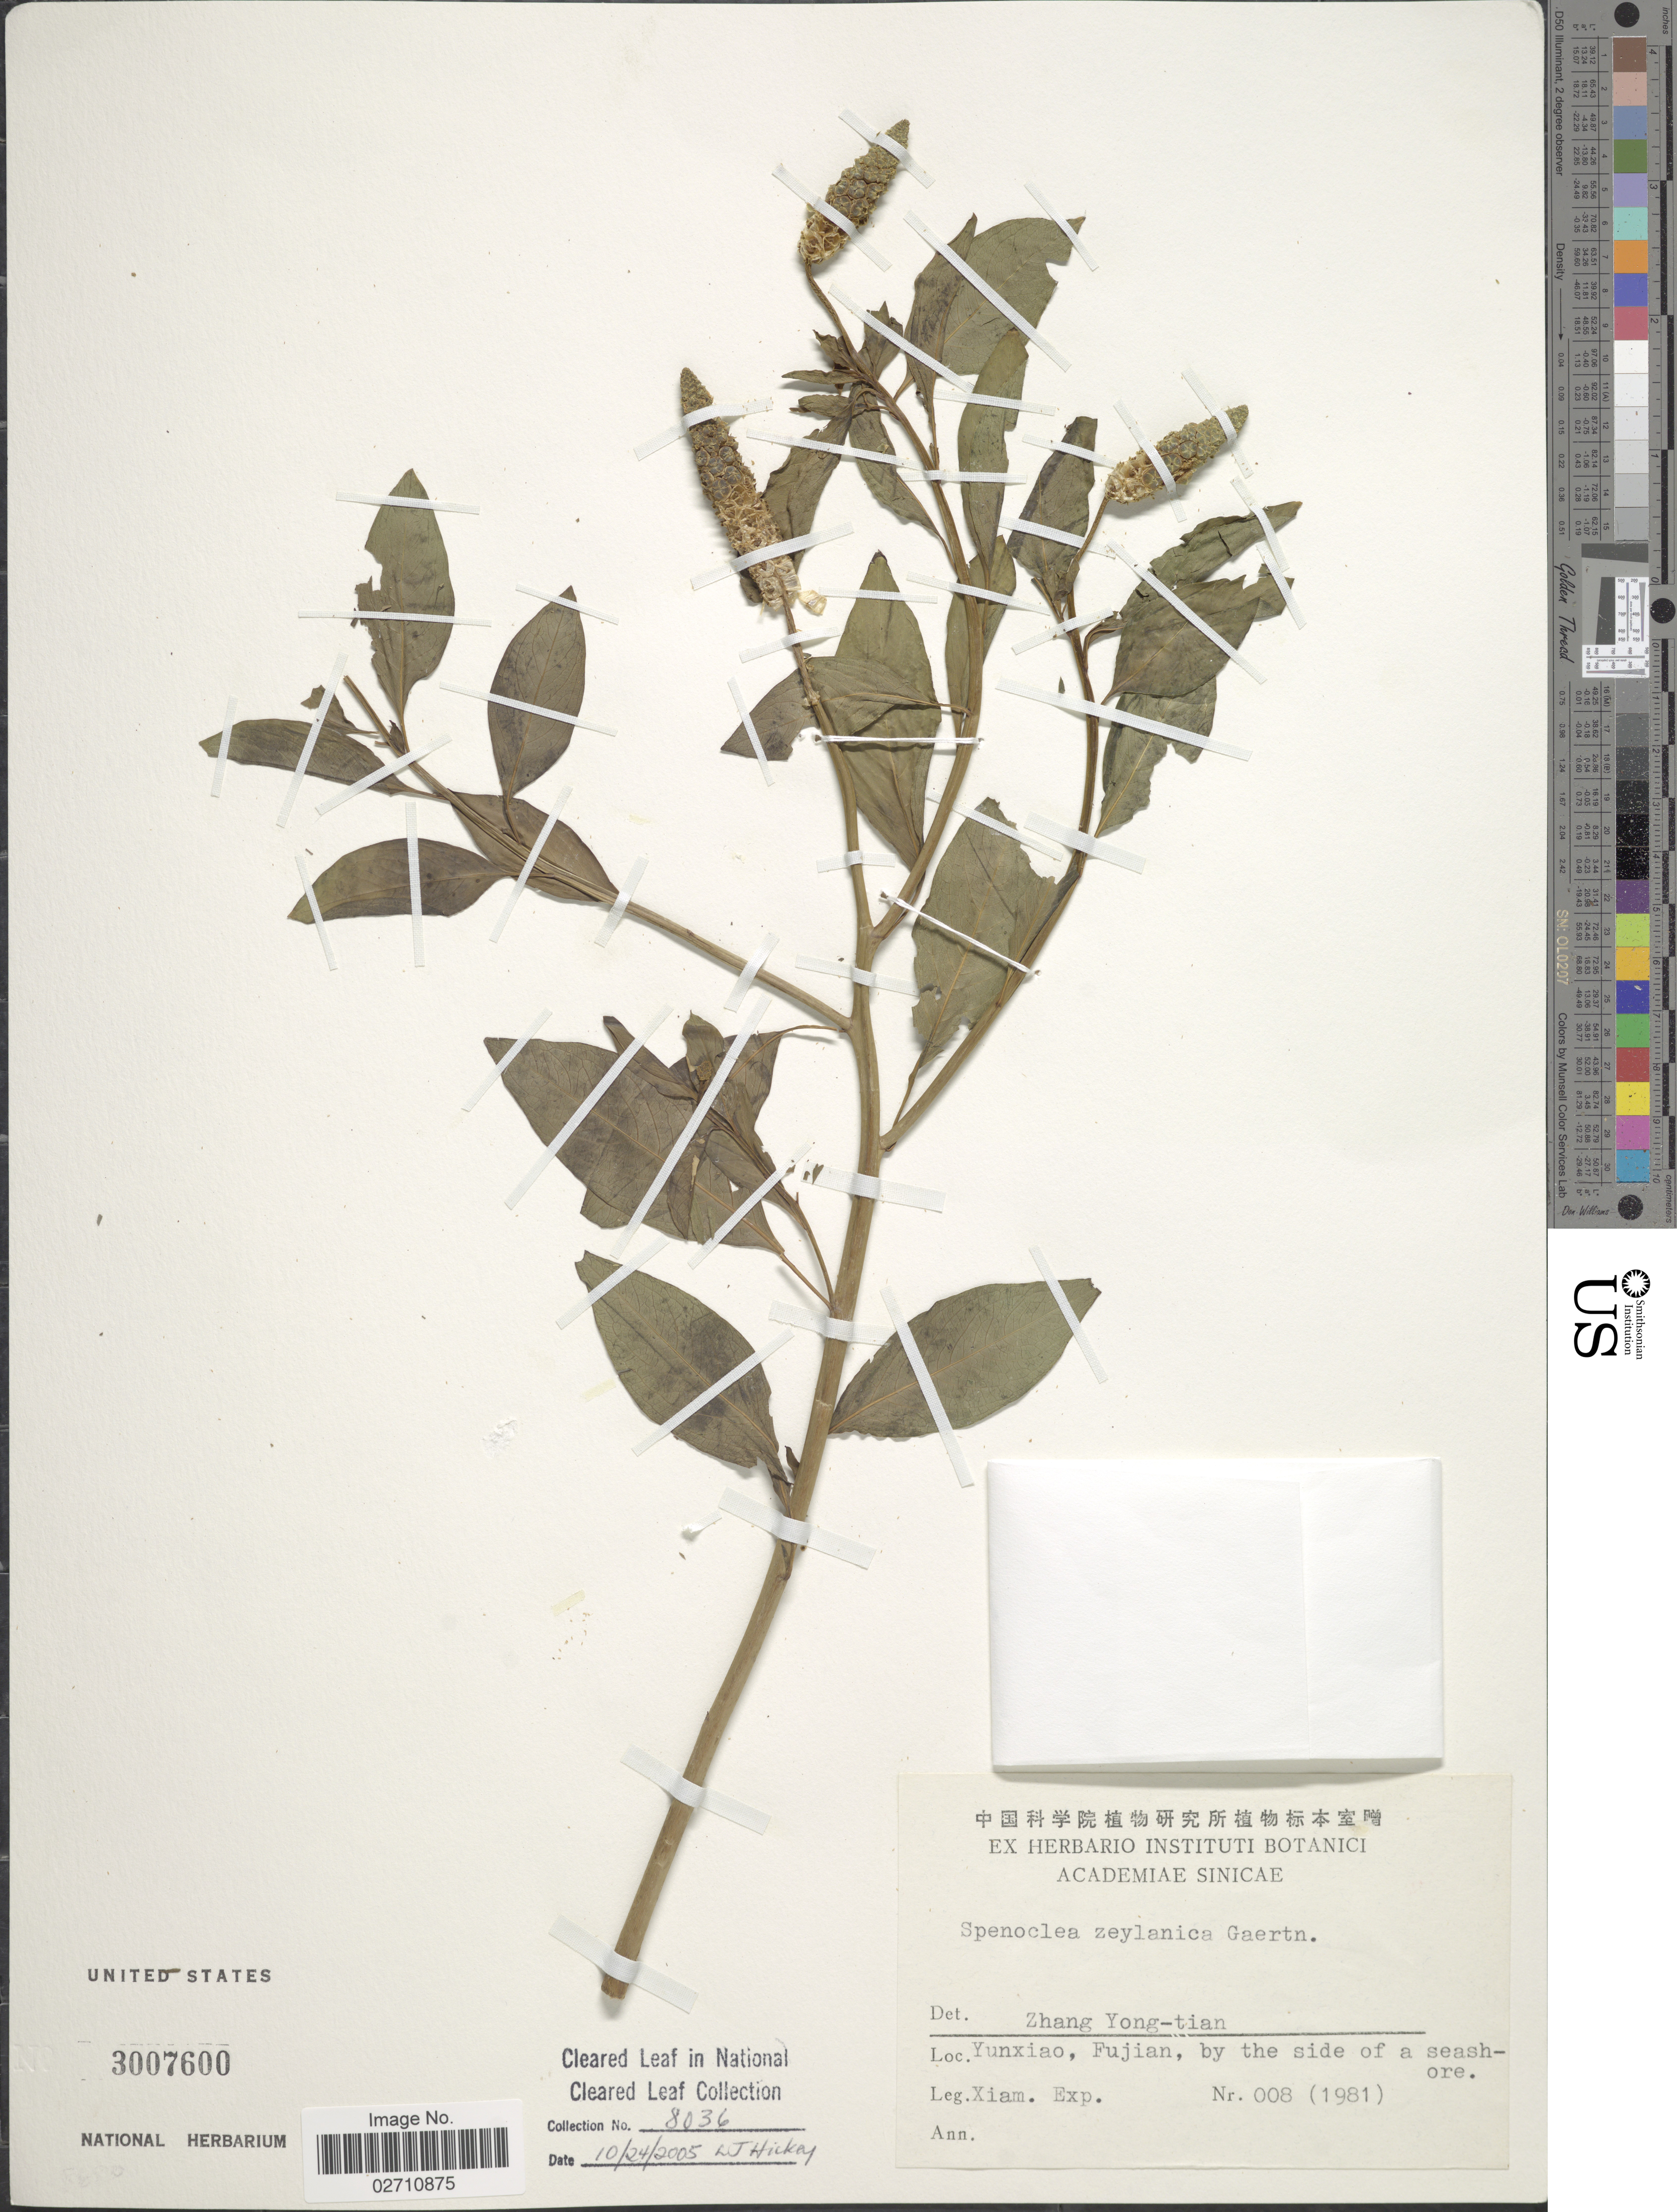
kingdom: Plantae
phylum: Tracheophyta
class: Magnoliopsida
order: Solanales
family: Sphenocleaceae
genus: Sphenoclea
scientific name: Sphenoclea zeylanica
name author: Gaertn.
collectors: Xiamen Expedition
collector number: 008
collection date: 1981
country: China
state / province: Fujian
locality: Yunxiao, by the side of a seashore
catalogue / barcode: US 3007600